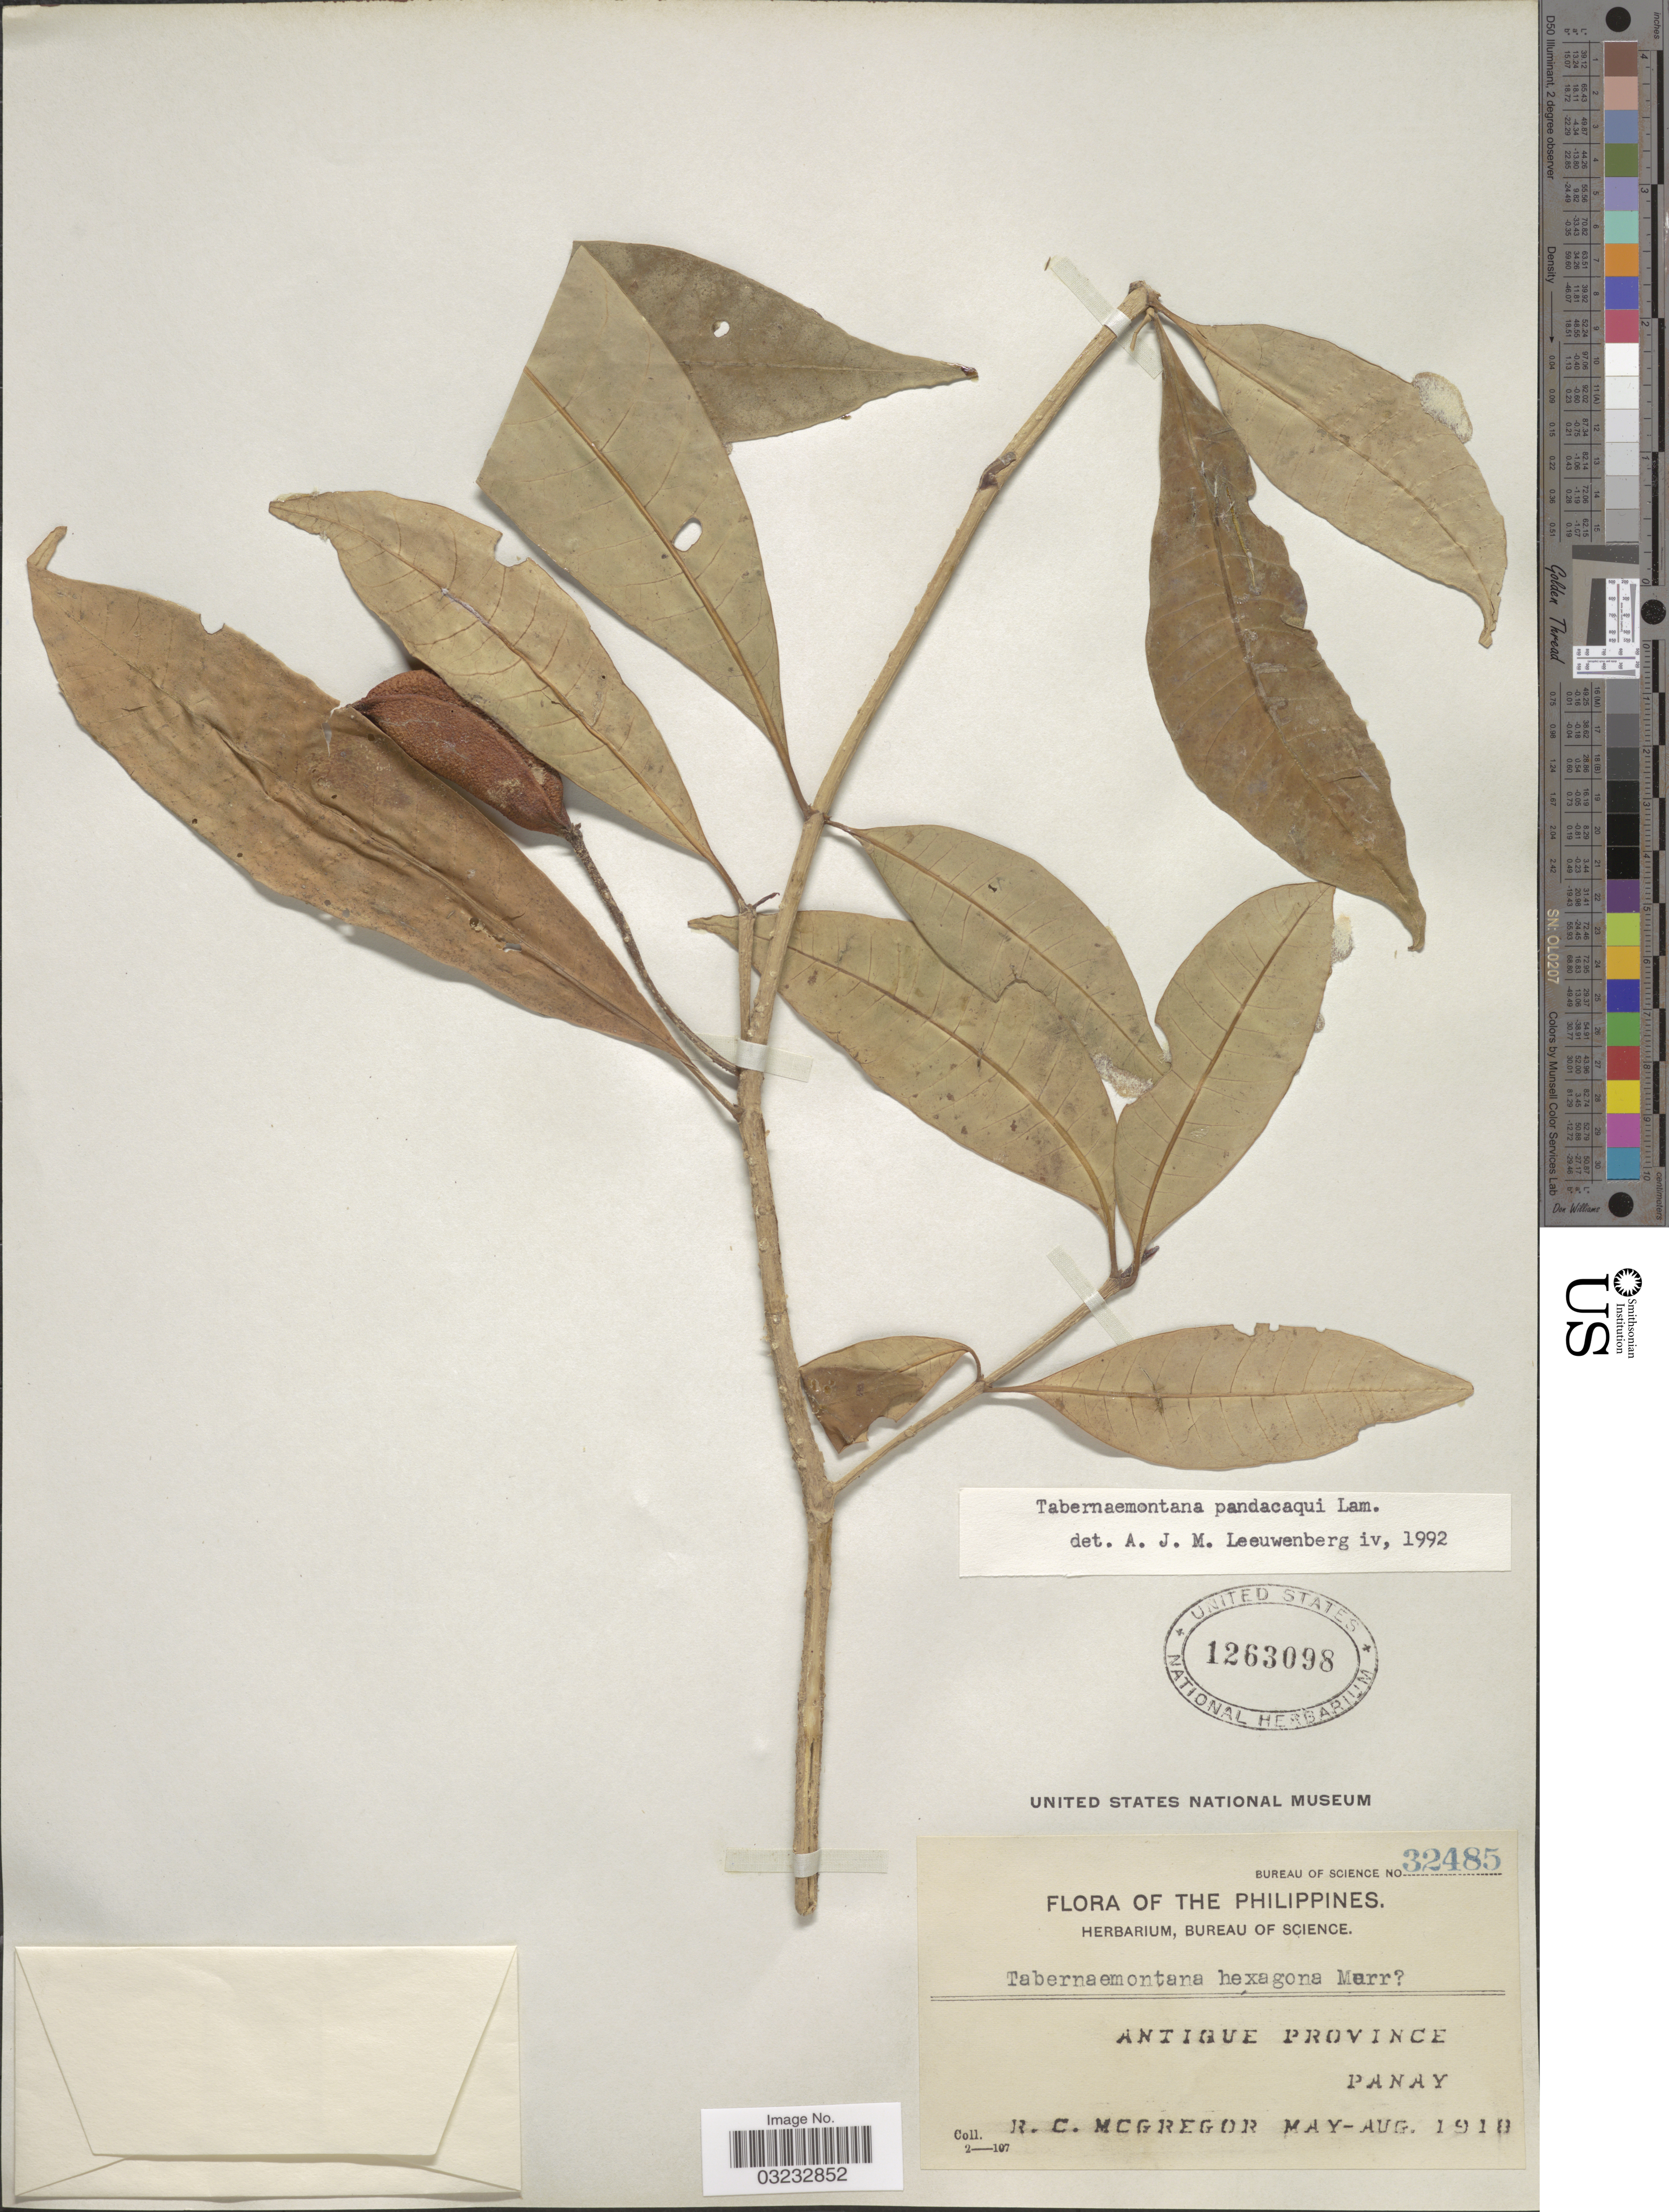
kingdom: Plantae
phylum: Tracheophyta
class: Magnoliopsida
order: Gentianales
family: Apocynaceae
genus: Tabernaemontana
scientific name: Tabernaemontana pandacaqui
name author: Poir.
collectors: R. C. McGregor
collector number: Bureau of Science 32485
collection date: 1918-05/1918-08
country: Philippines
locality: Antique Province, Panay.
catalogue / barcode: US 1263098